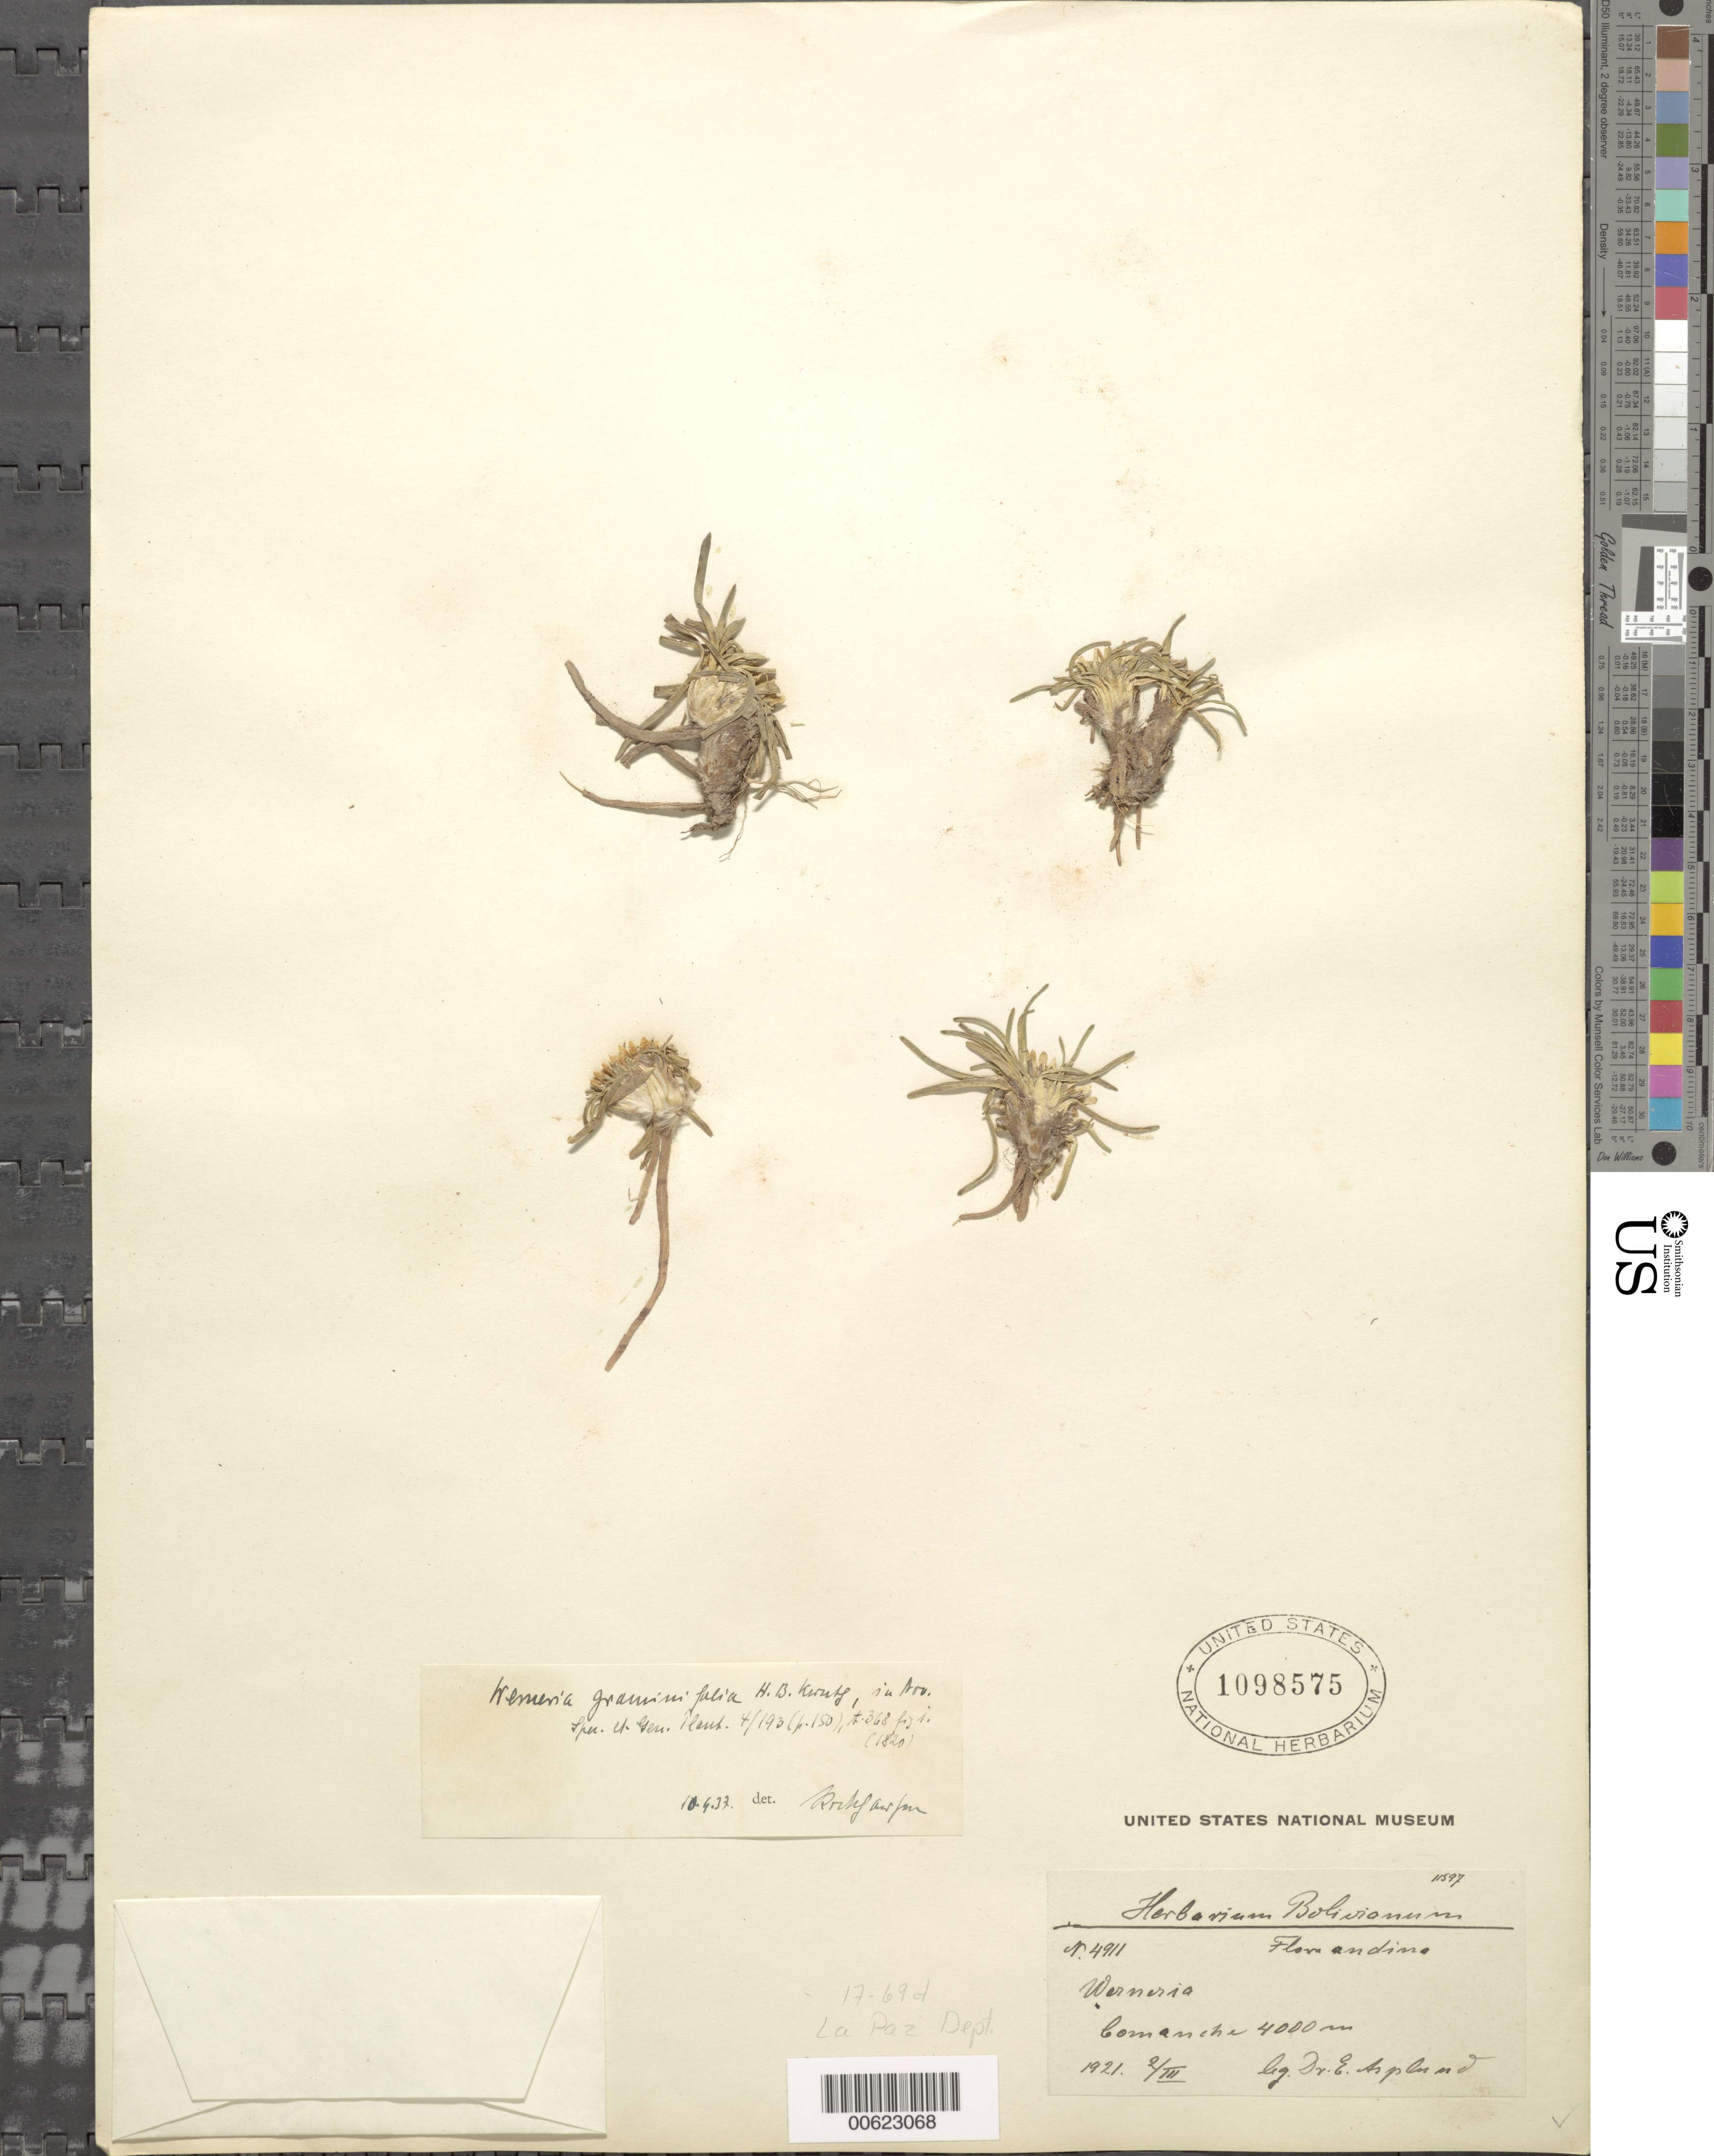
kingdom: Plantae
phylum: Tracheophyta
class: Magnoliopsida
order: Asterales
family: Asteraceae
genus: Werneria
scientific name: Werneria pygmaea complex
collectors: E. Asplund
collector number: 4911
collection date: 1921-03-02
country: Bolivia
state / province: La Paz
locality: Comanch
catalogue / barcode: US 1098575